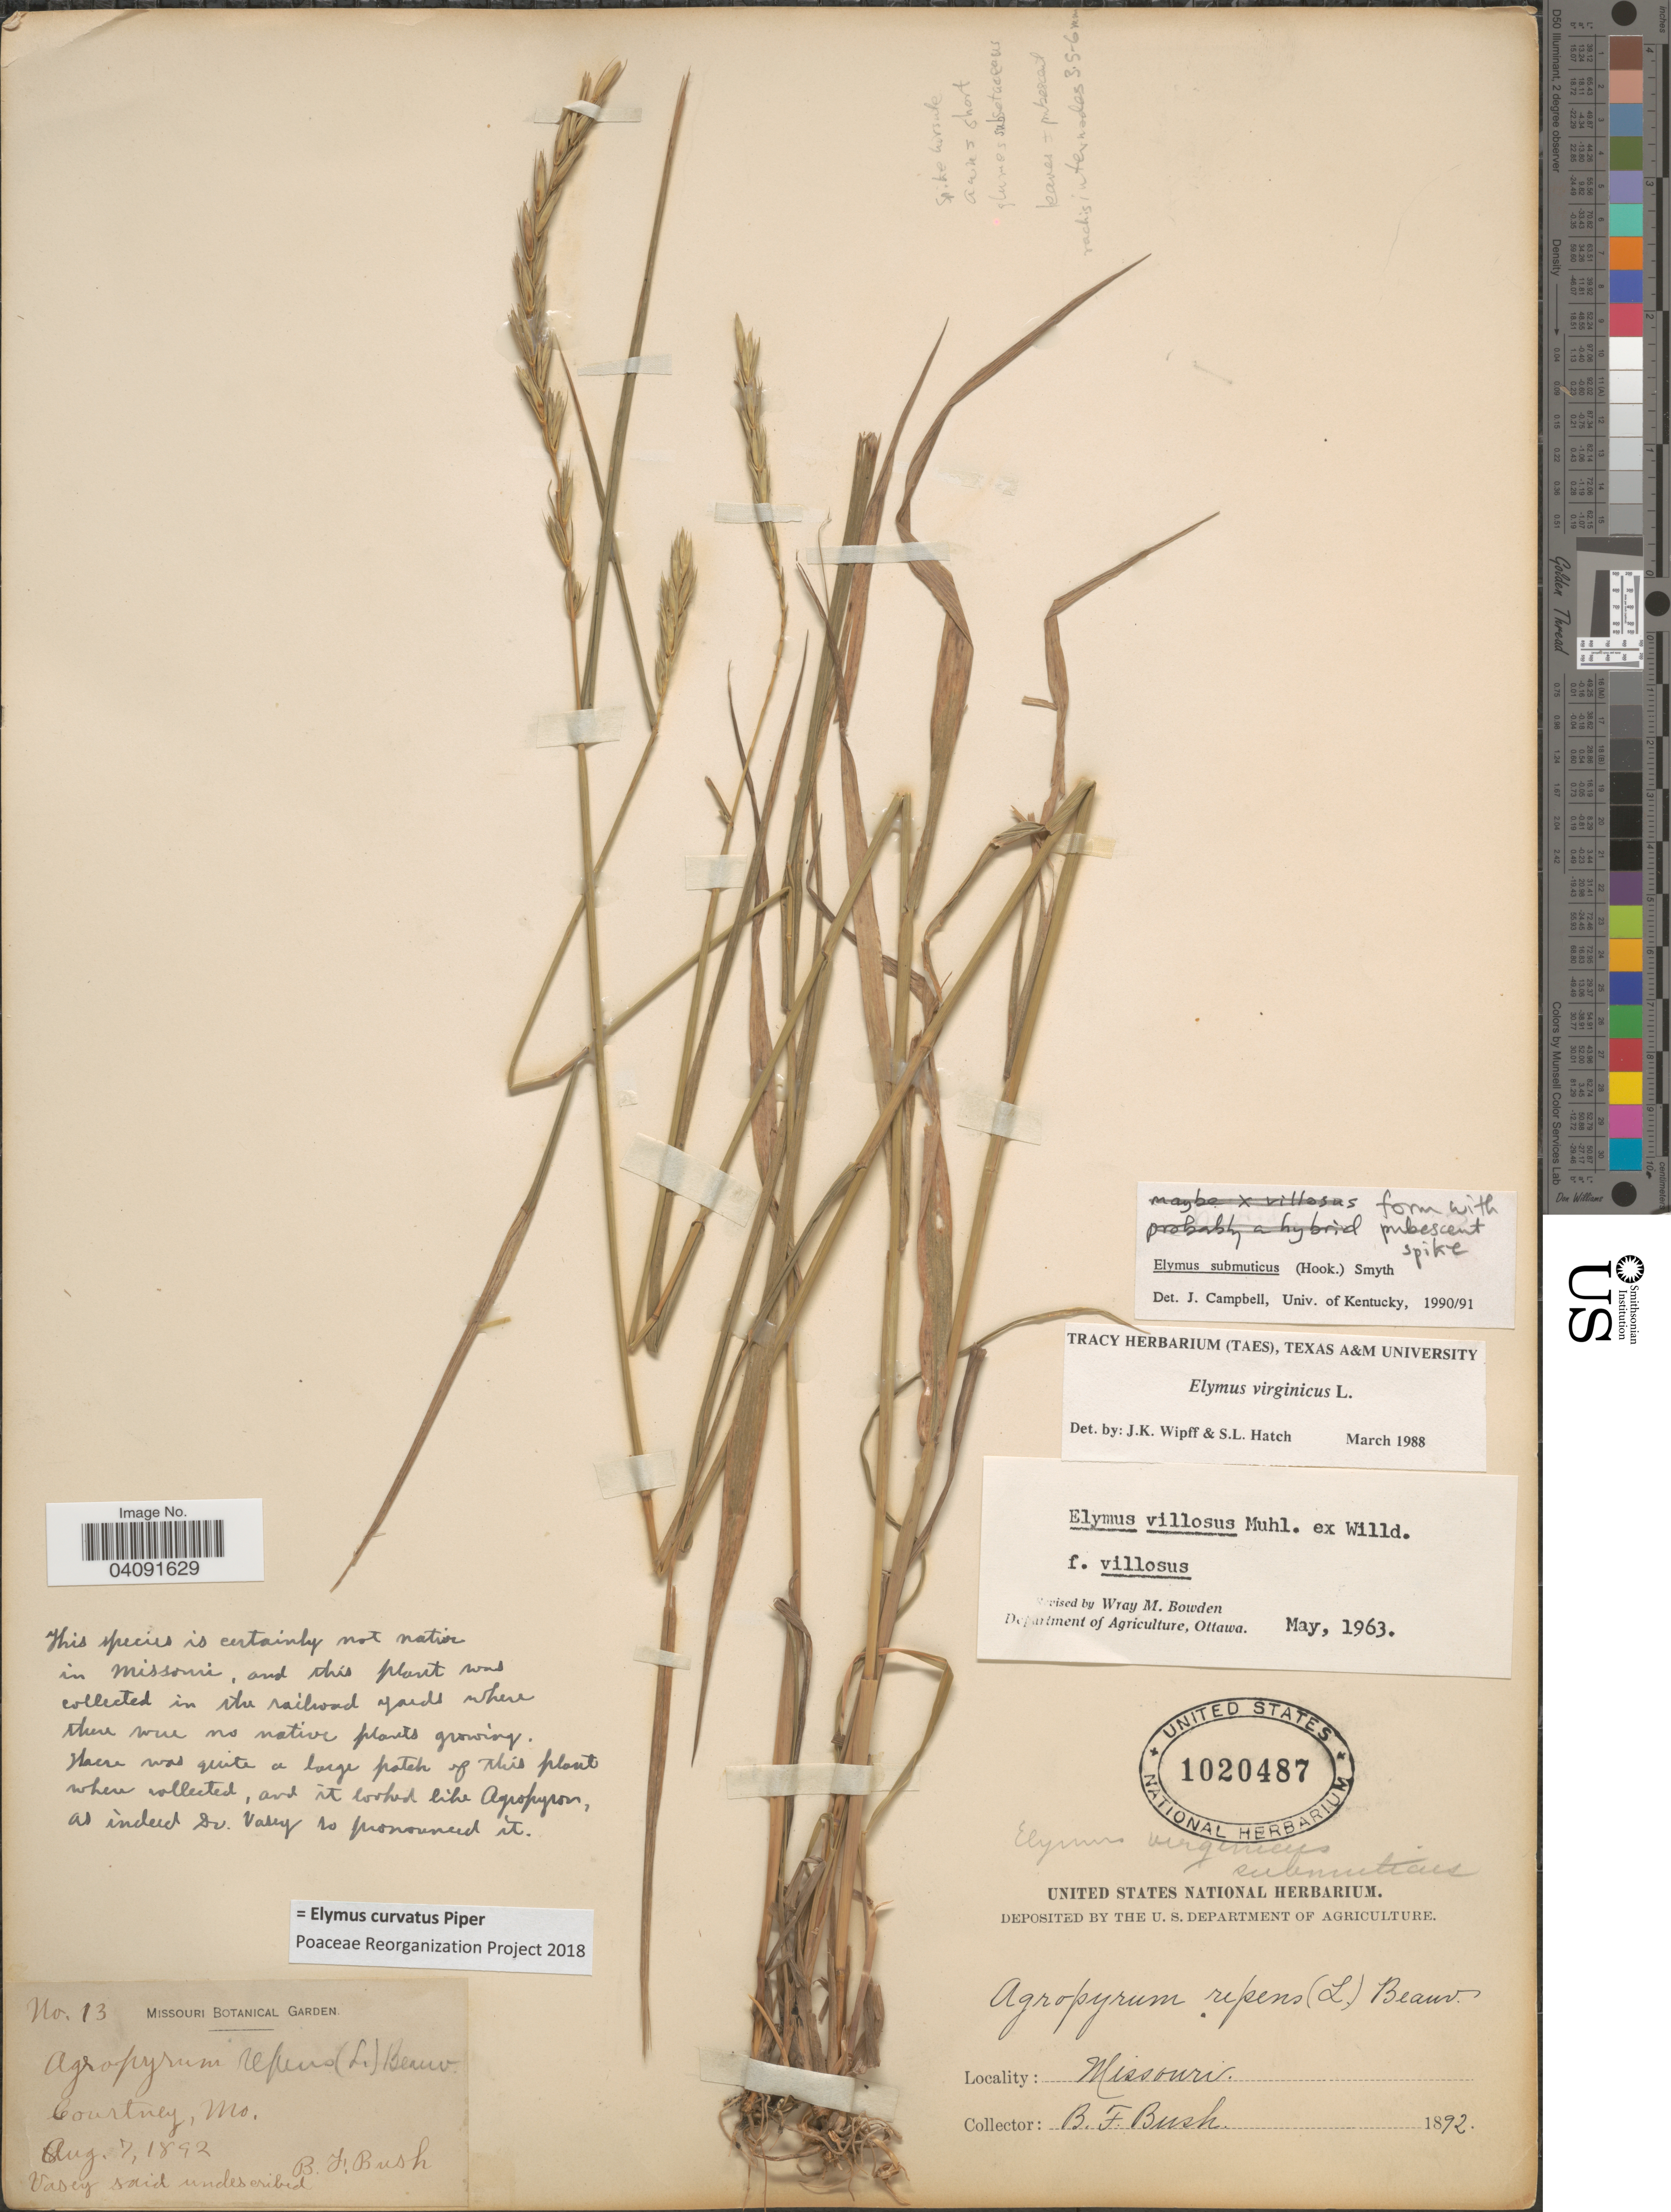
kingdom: Plantae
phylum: Tracheophyta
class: Liliopsida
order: Poales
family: Poaceae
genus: Elymus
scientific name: Elymus curvatus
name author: Piper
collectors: B. F. Bush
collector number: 13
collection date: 1892-08-07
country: United States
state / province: Missouri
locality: Courtney.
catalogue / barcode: US 1020487